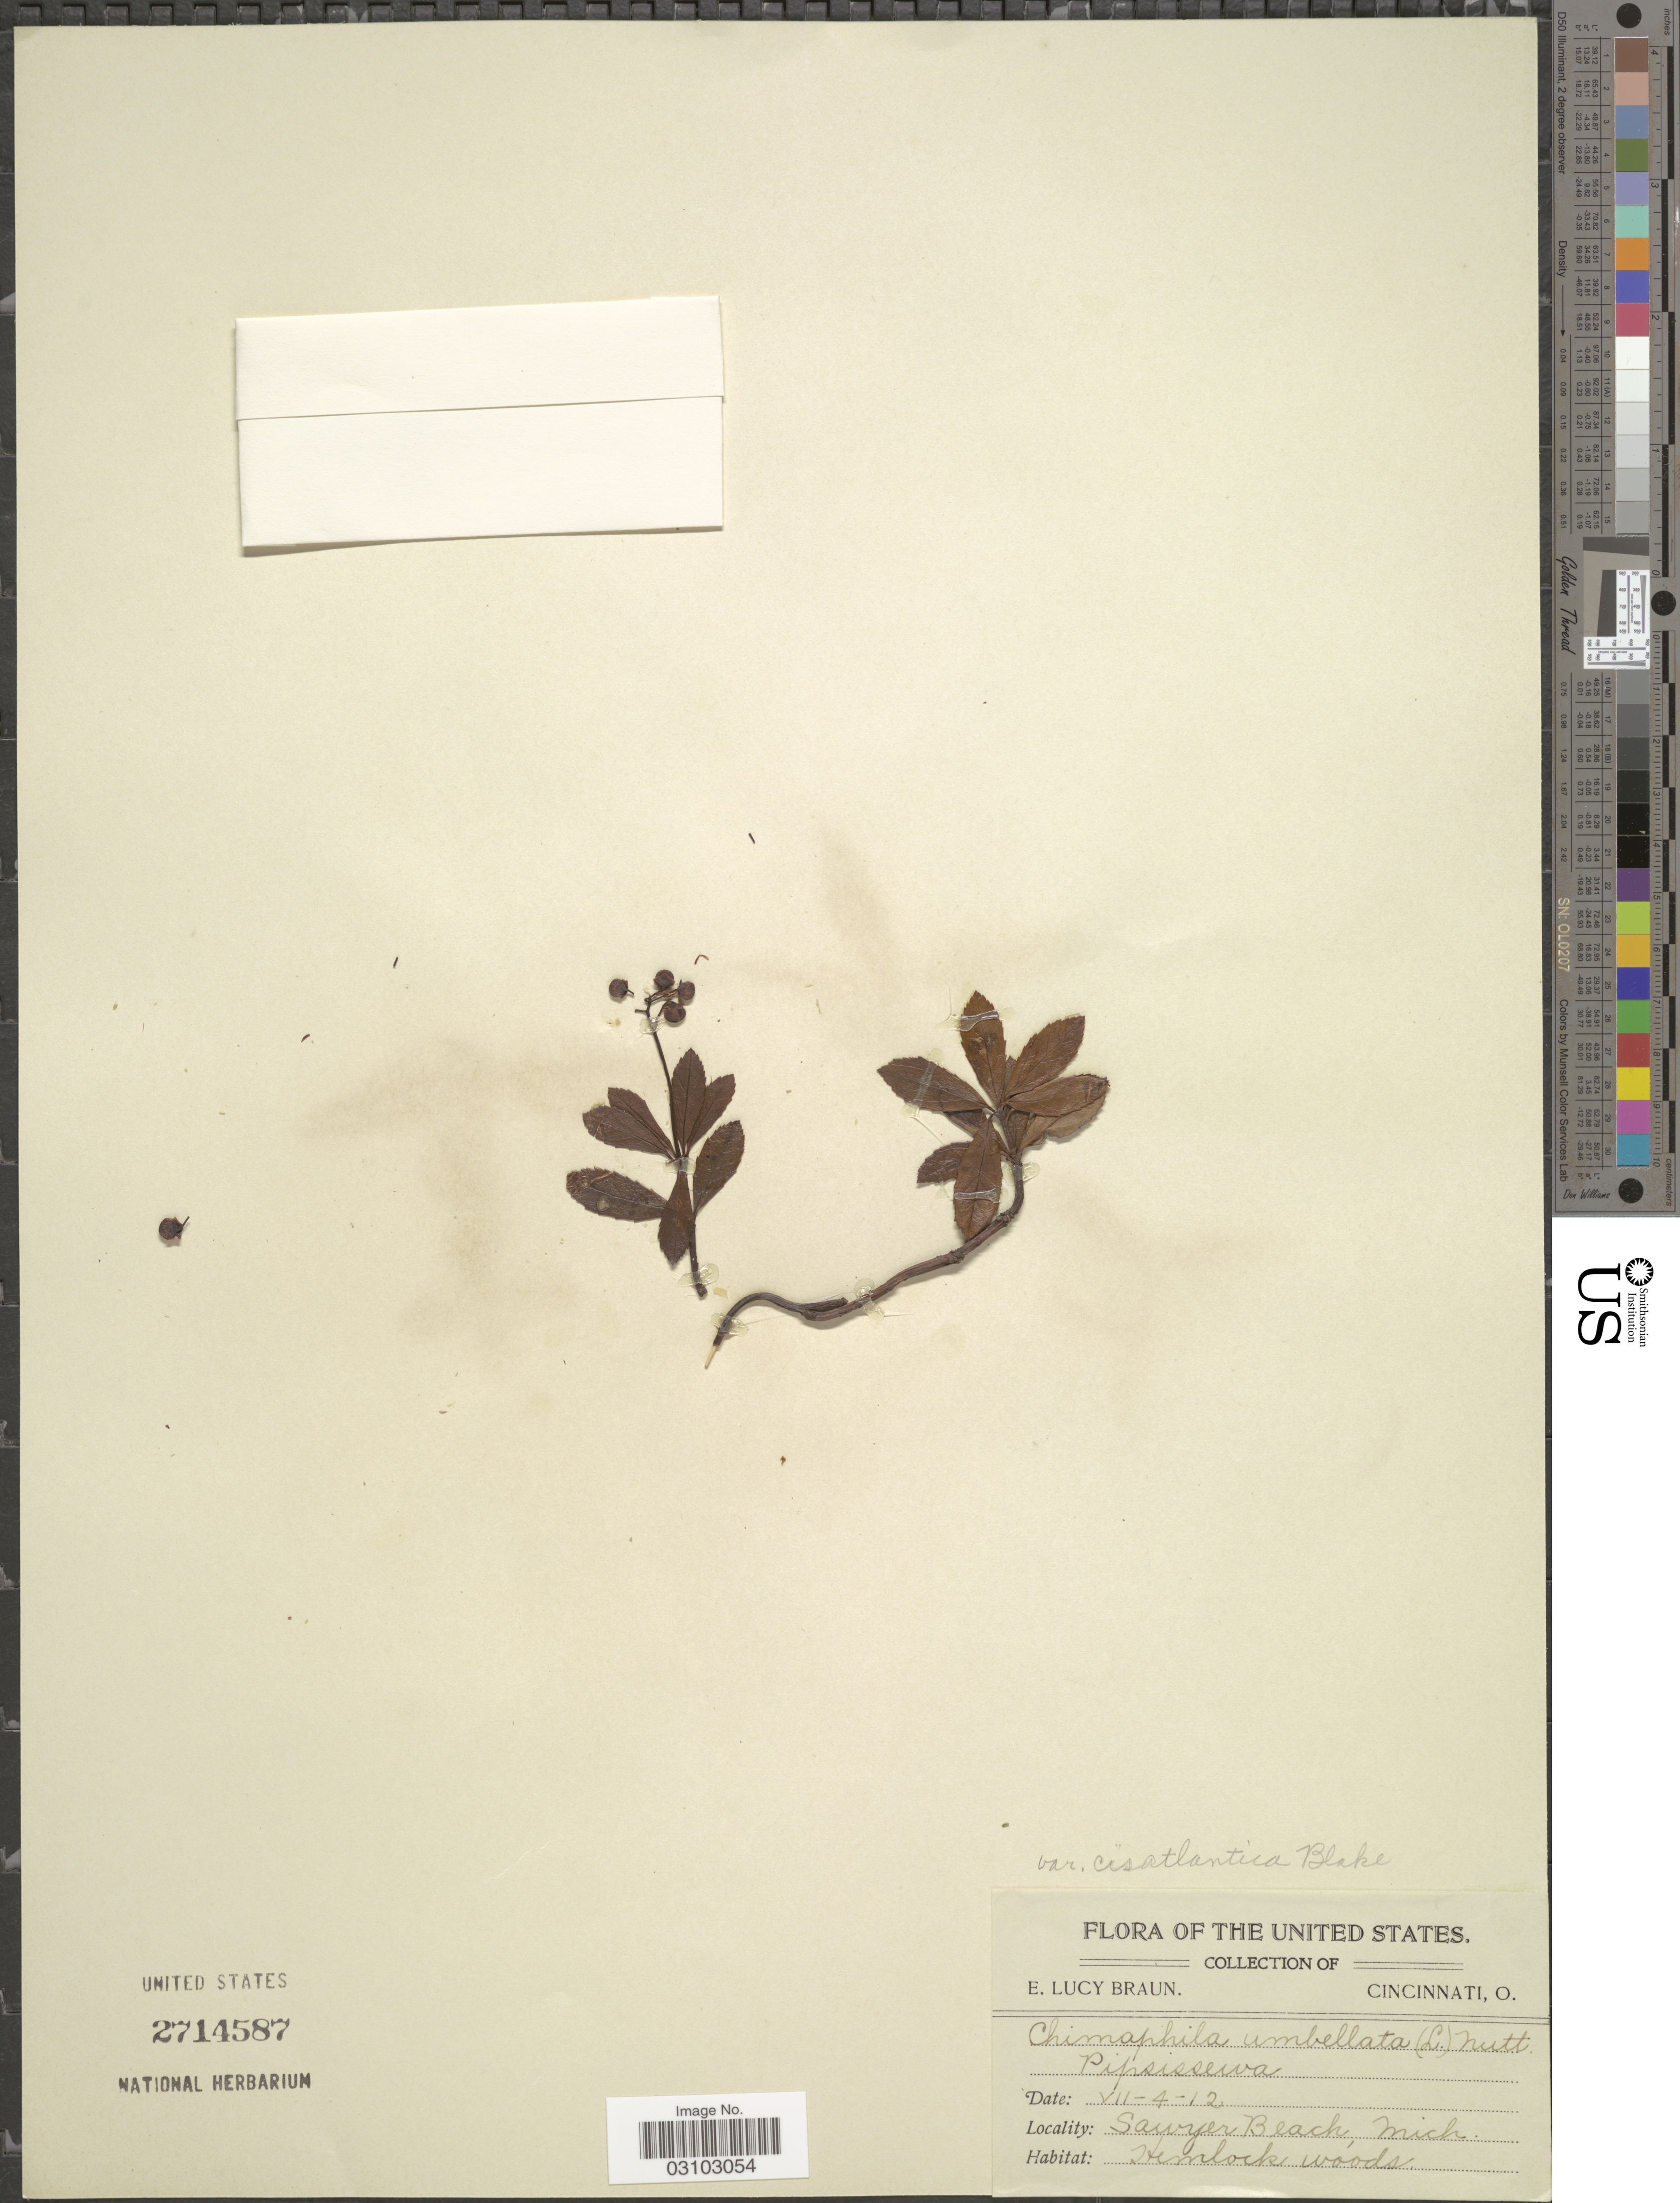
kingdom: Plantae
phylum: Tracheophyta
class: Magnoliopsida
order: Ericales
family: Ericaceae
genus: Chimaphila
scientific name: Chimaphila umbellata subsp. cisatlantica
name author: (S.F. Blake) Hultén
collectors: E. L. Braun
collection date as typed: Transcribed d/m/y: 4/7/12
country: United States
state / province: Michigan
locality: Sawyer Beach. Hemlock woods.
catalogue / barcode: US 2714587